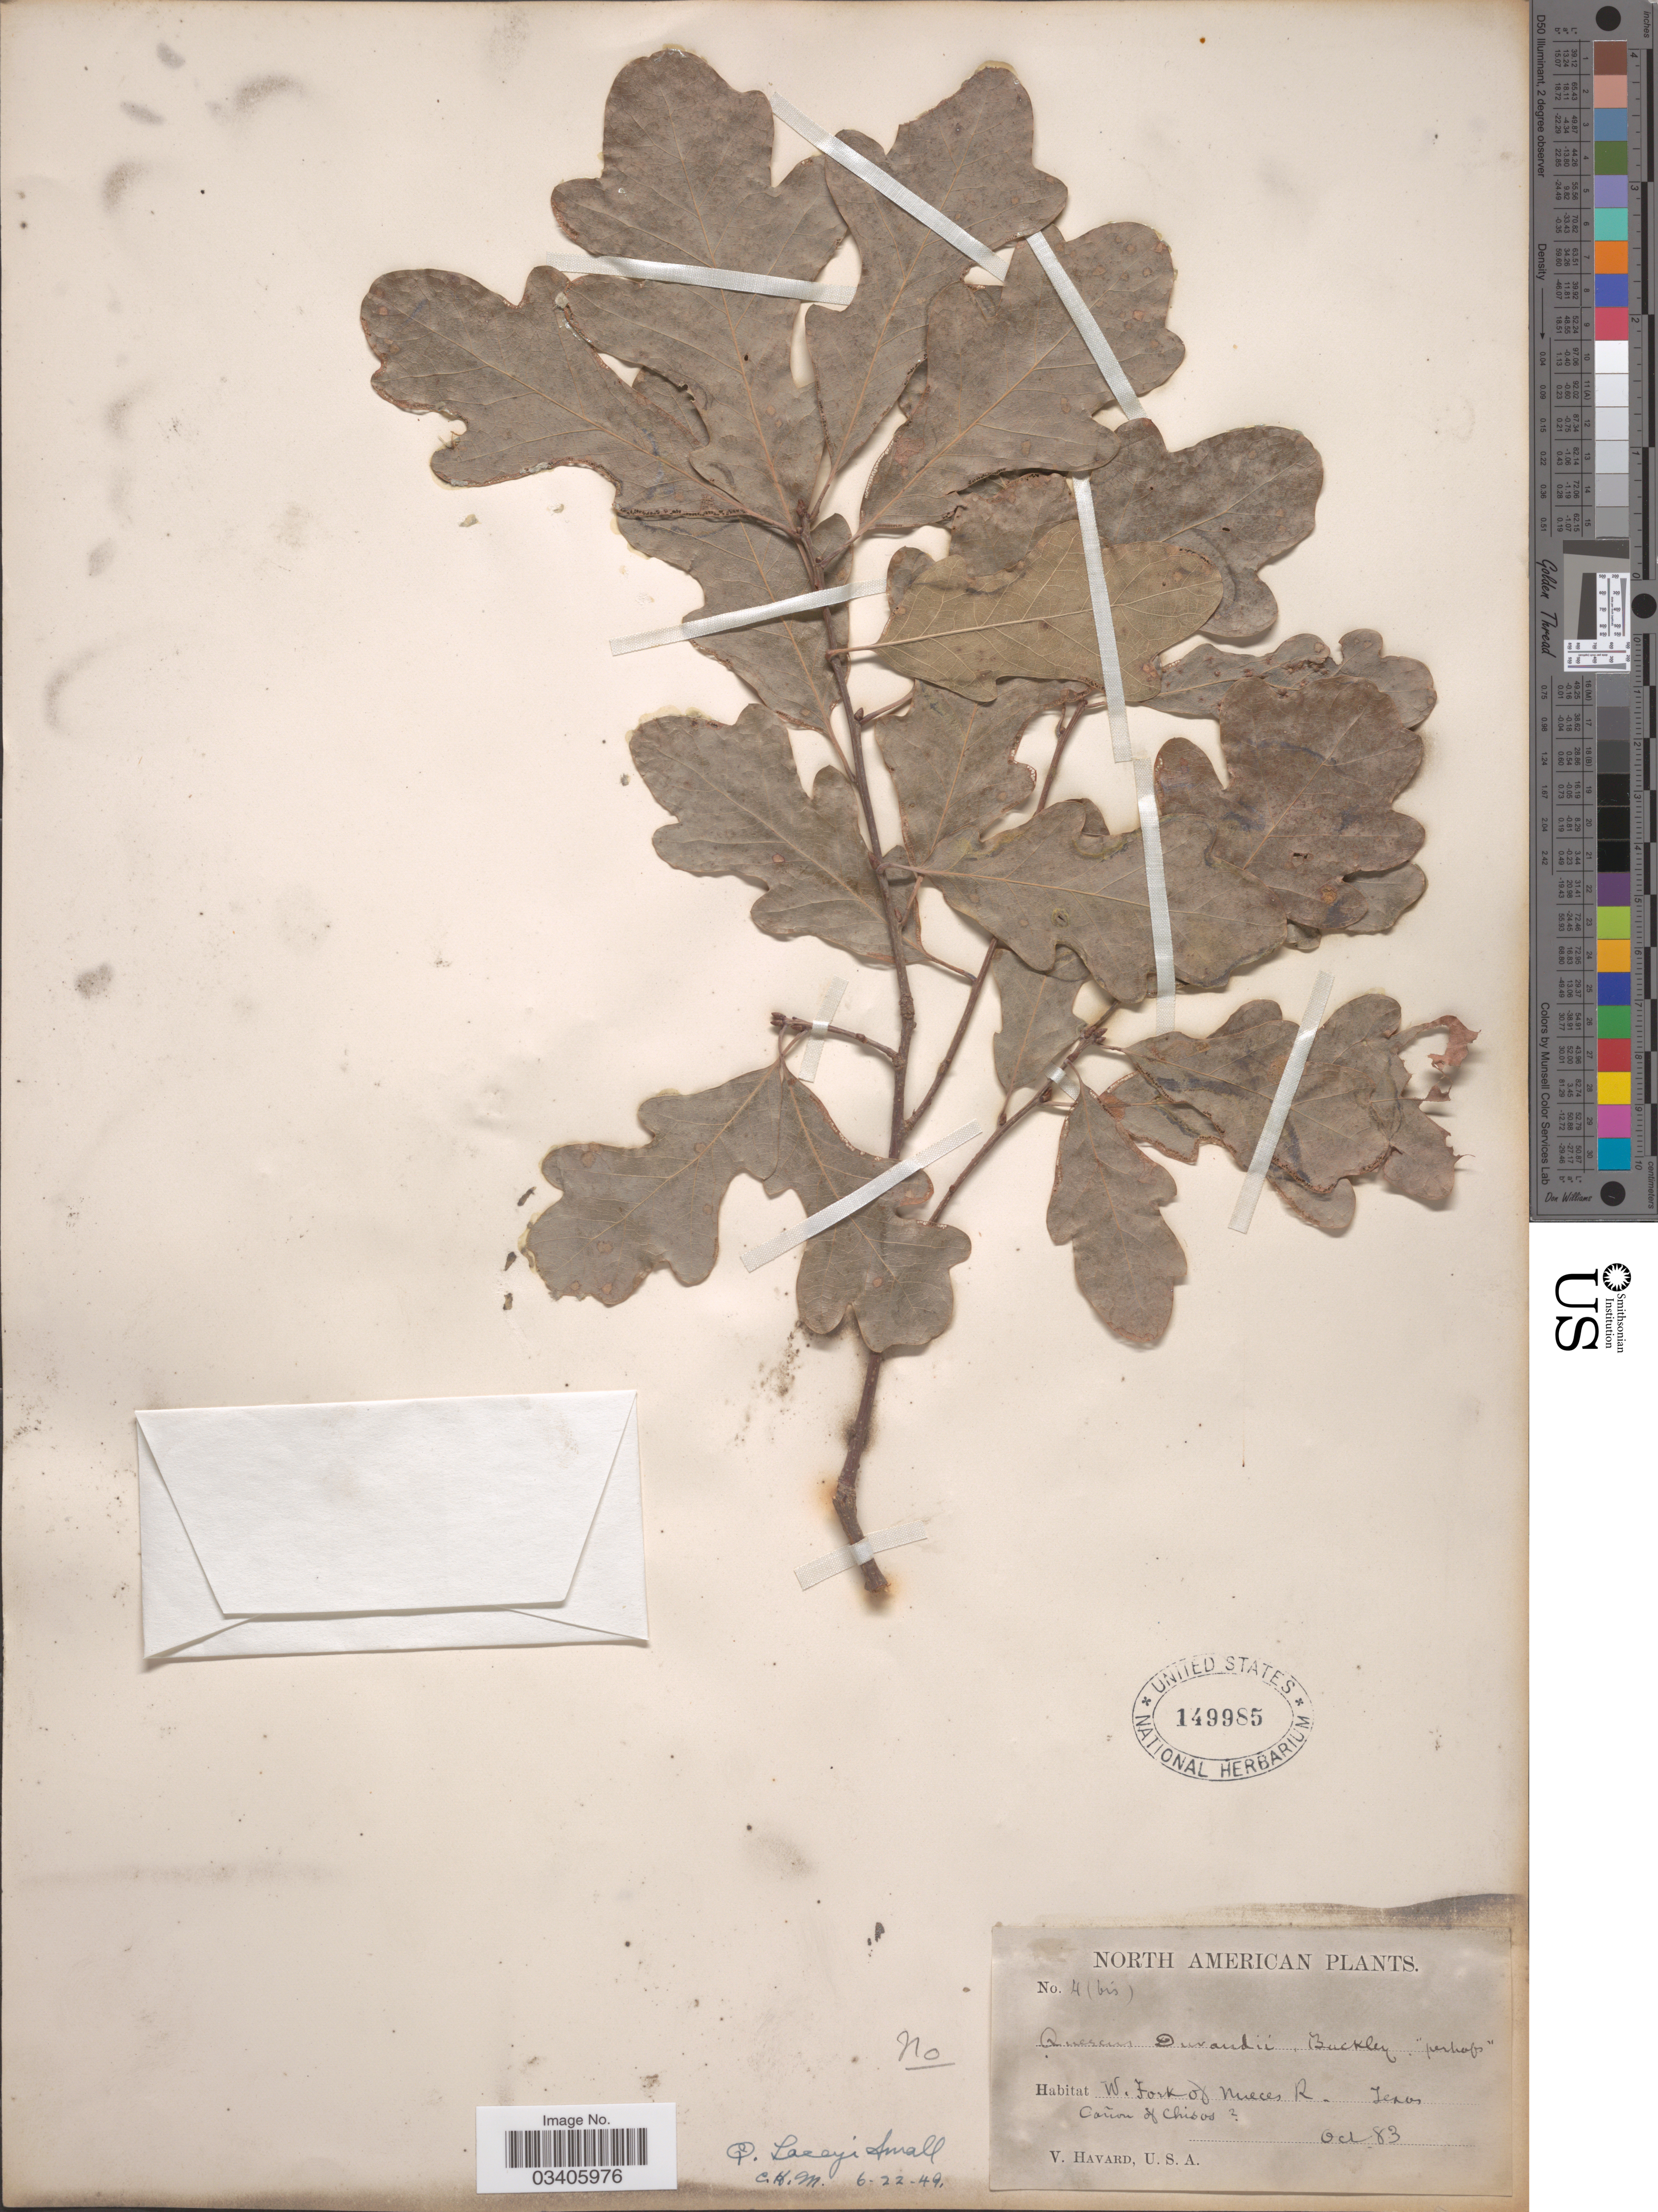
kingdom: Plantae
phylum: Tracheophyta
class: Magnoliopsida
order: Fagales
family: Fagaceae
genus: Quercus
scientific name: Quercus laceyi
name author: Small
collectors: V. Havard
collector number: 4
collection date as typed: Transcribed d/m/y: /10/83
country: United States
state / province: Texas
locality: W. Fork of Nueces R. Cañon of Chisos [unsure placement].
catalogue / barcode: US 149985